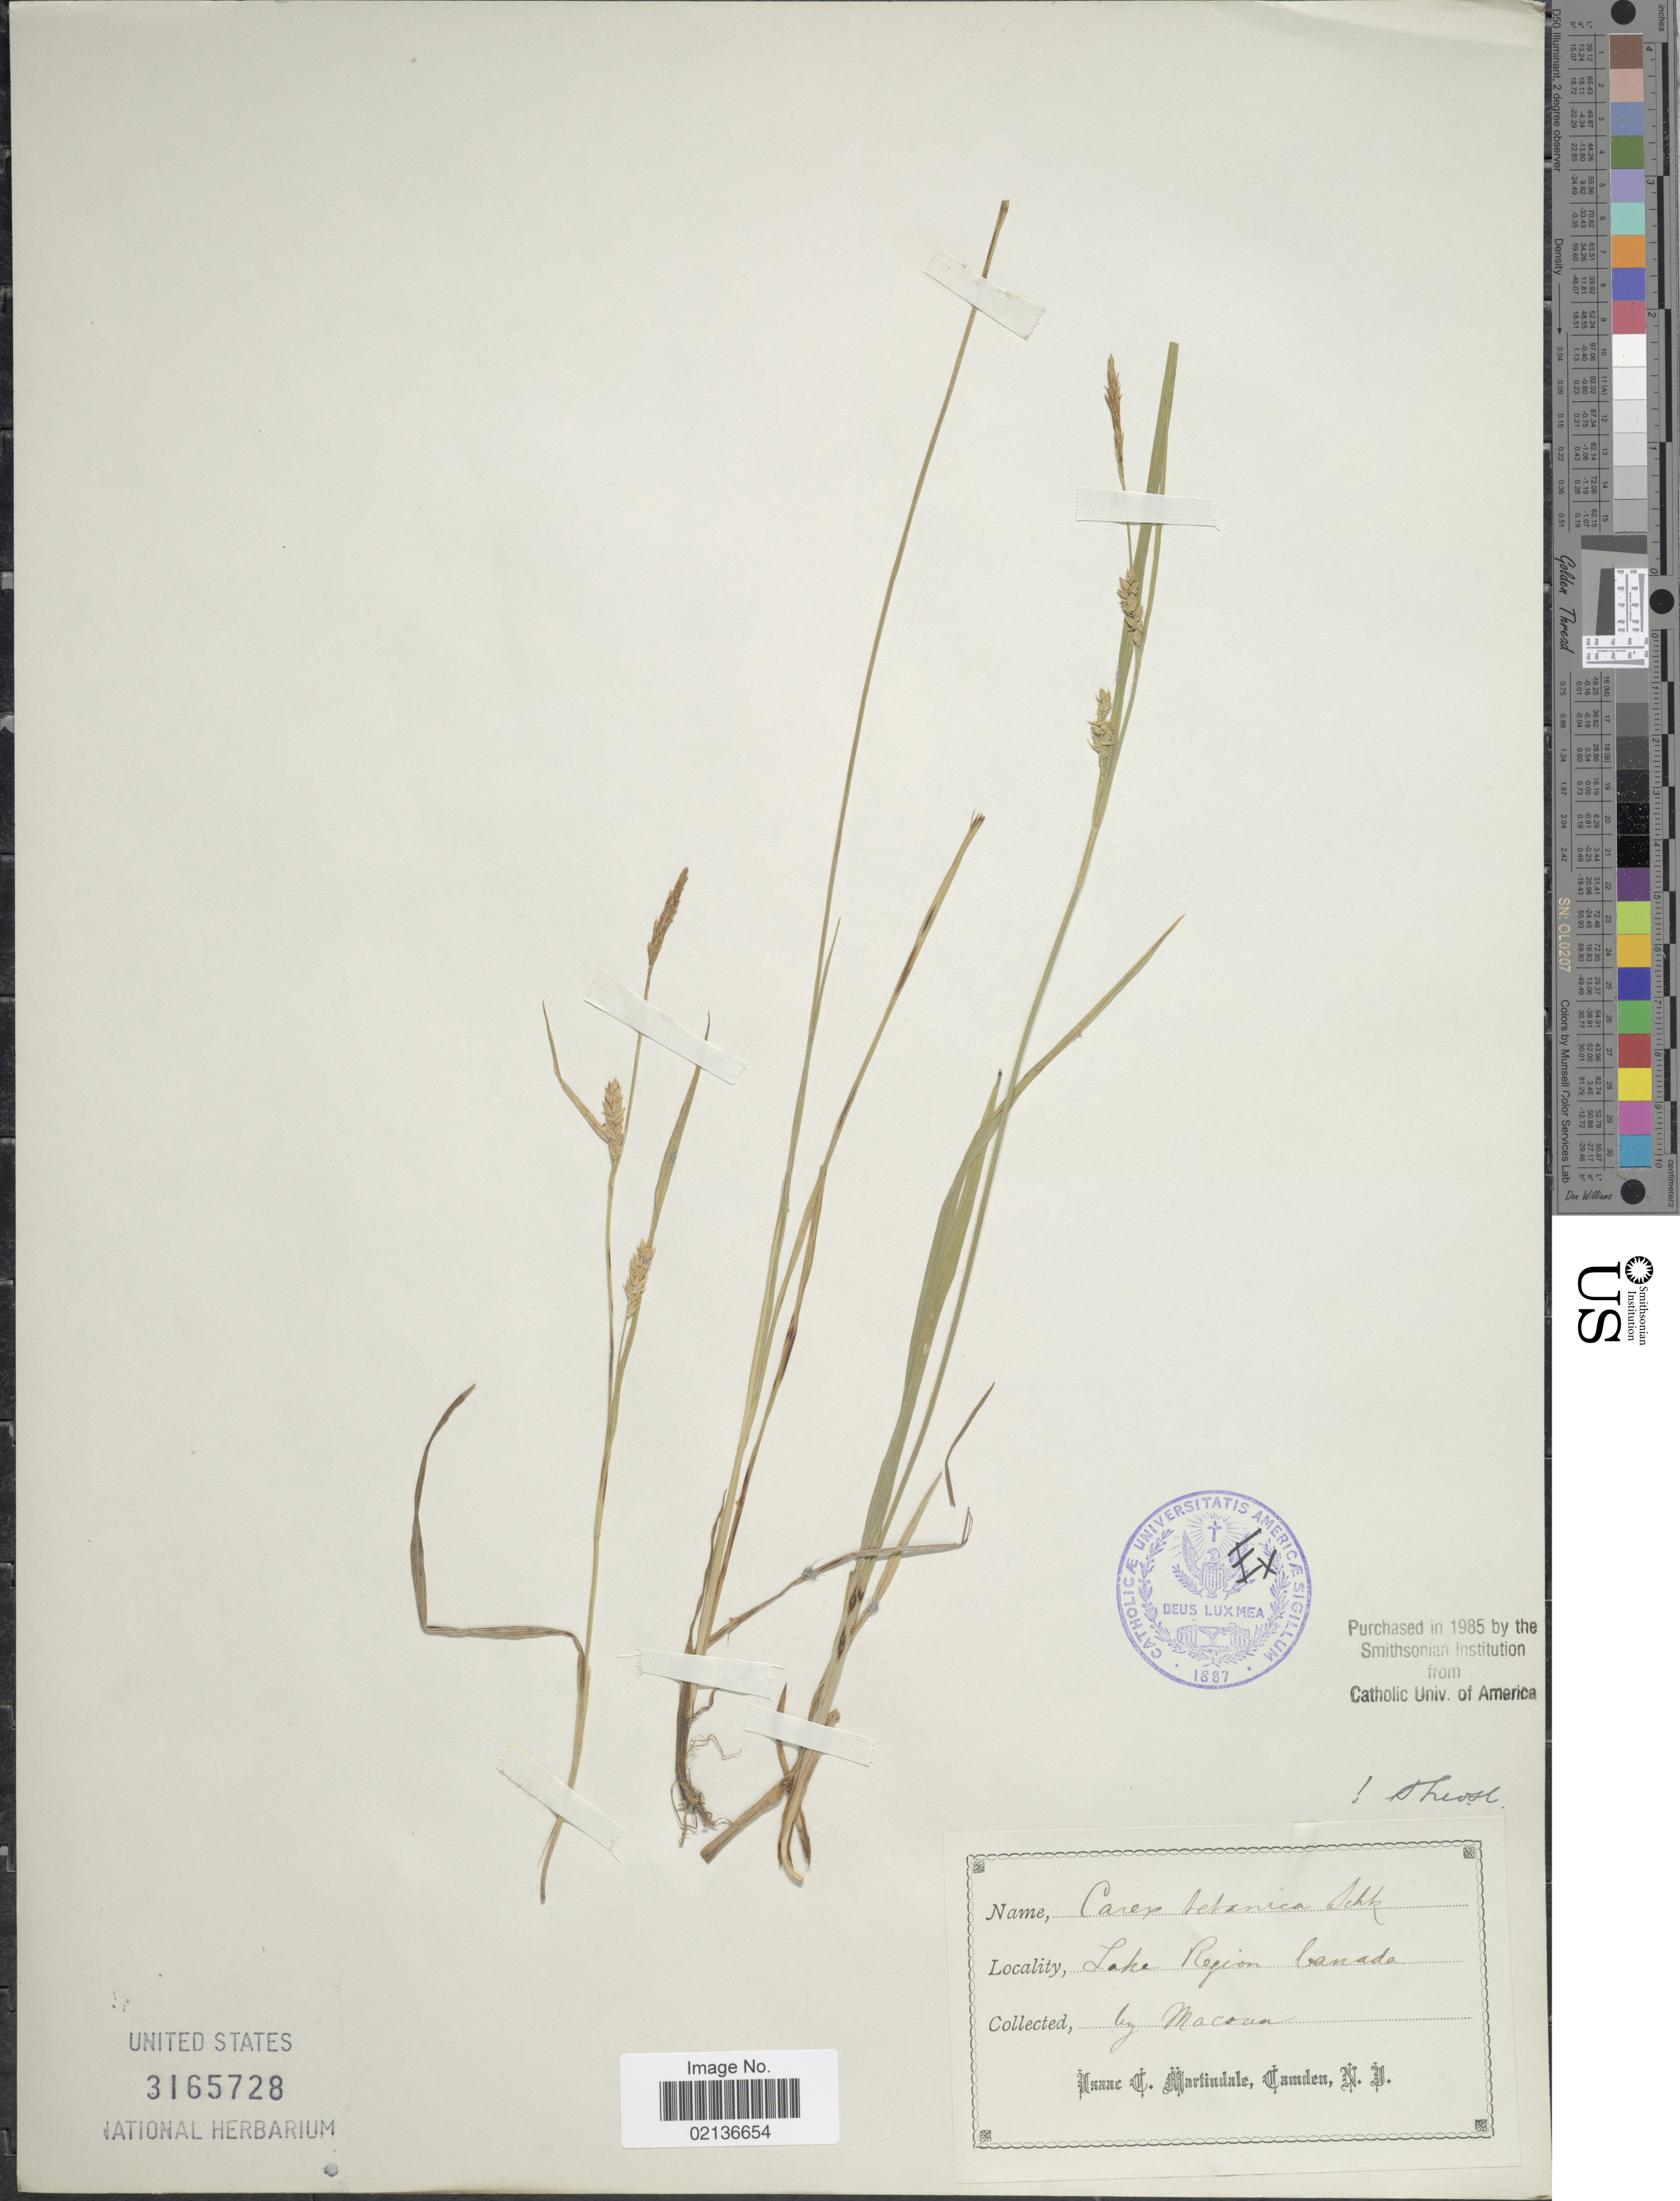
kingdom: Plantae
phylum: Tracheophyta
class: Liliopsida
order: Poales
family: Cyperaceae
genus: Carex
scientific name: Carex tetanica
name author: Schkuhr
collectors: -- Macoun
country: Canada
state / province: Ontario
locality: Lake Region, Canada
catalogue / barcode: US 3165728